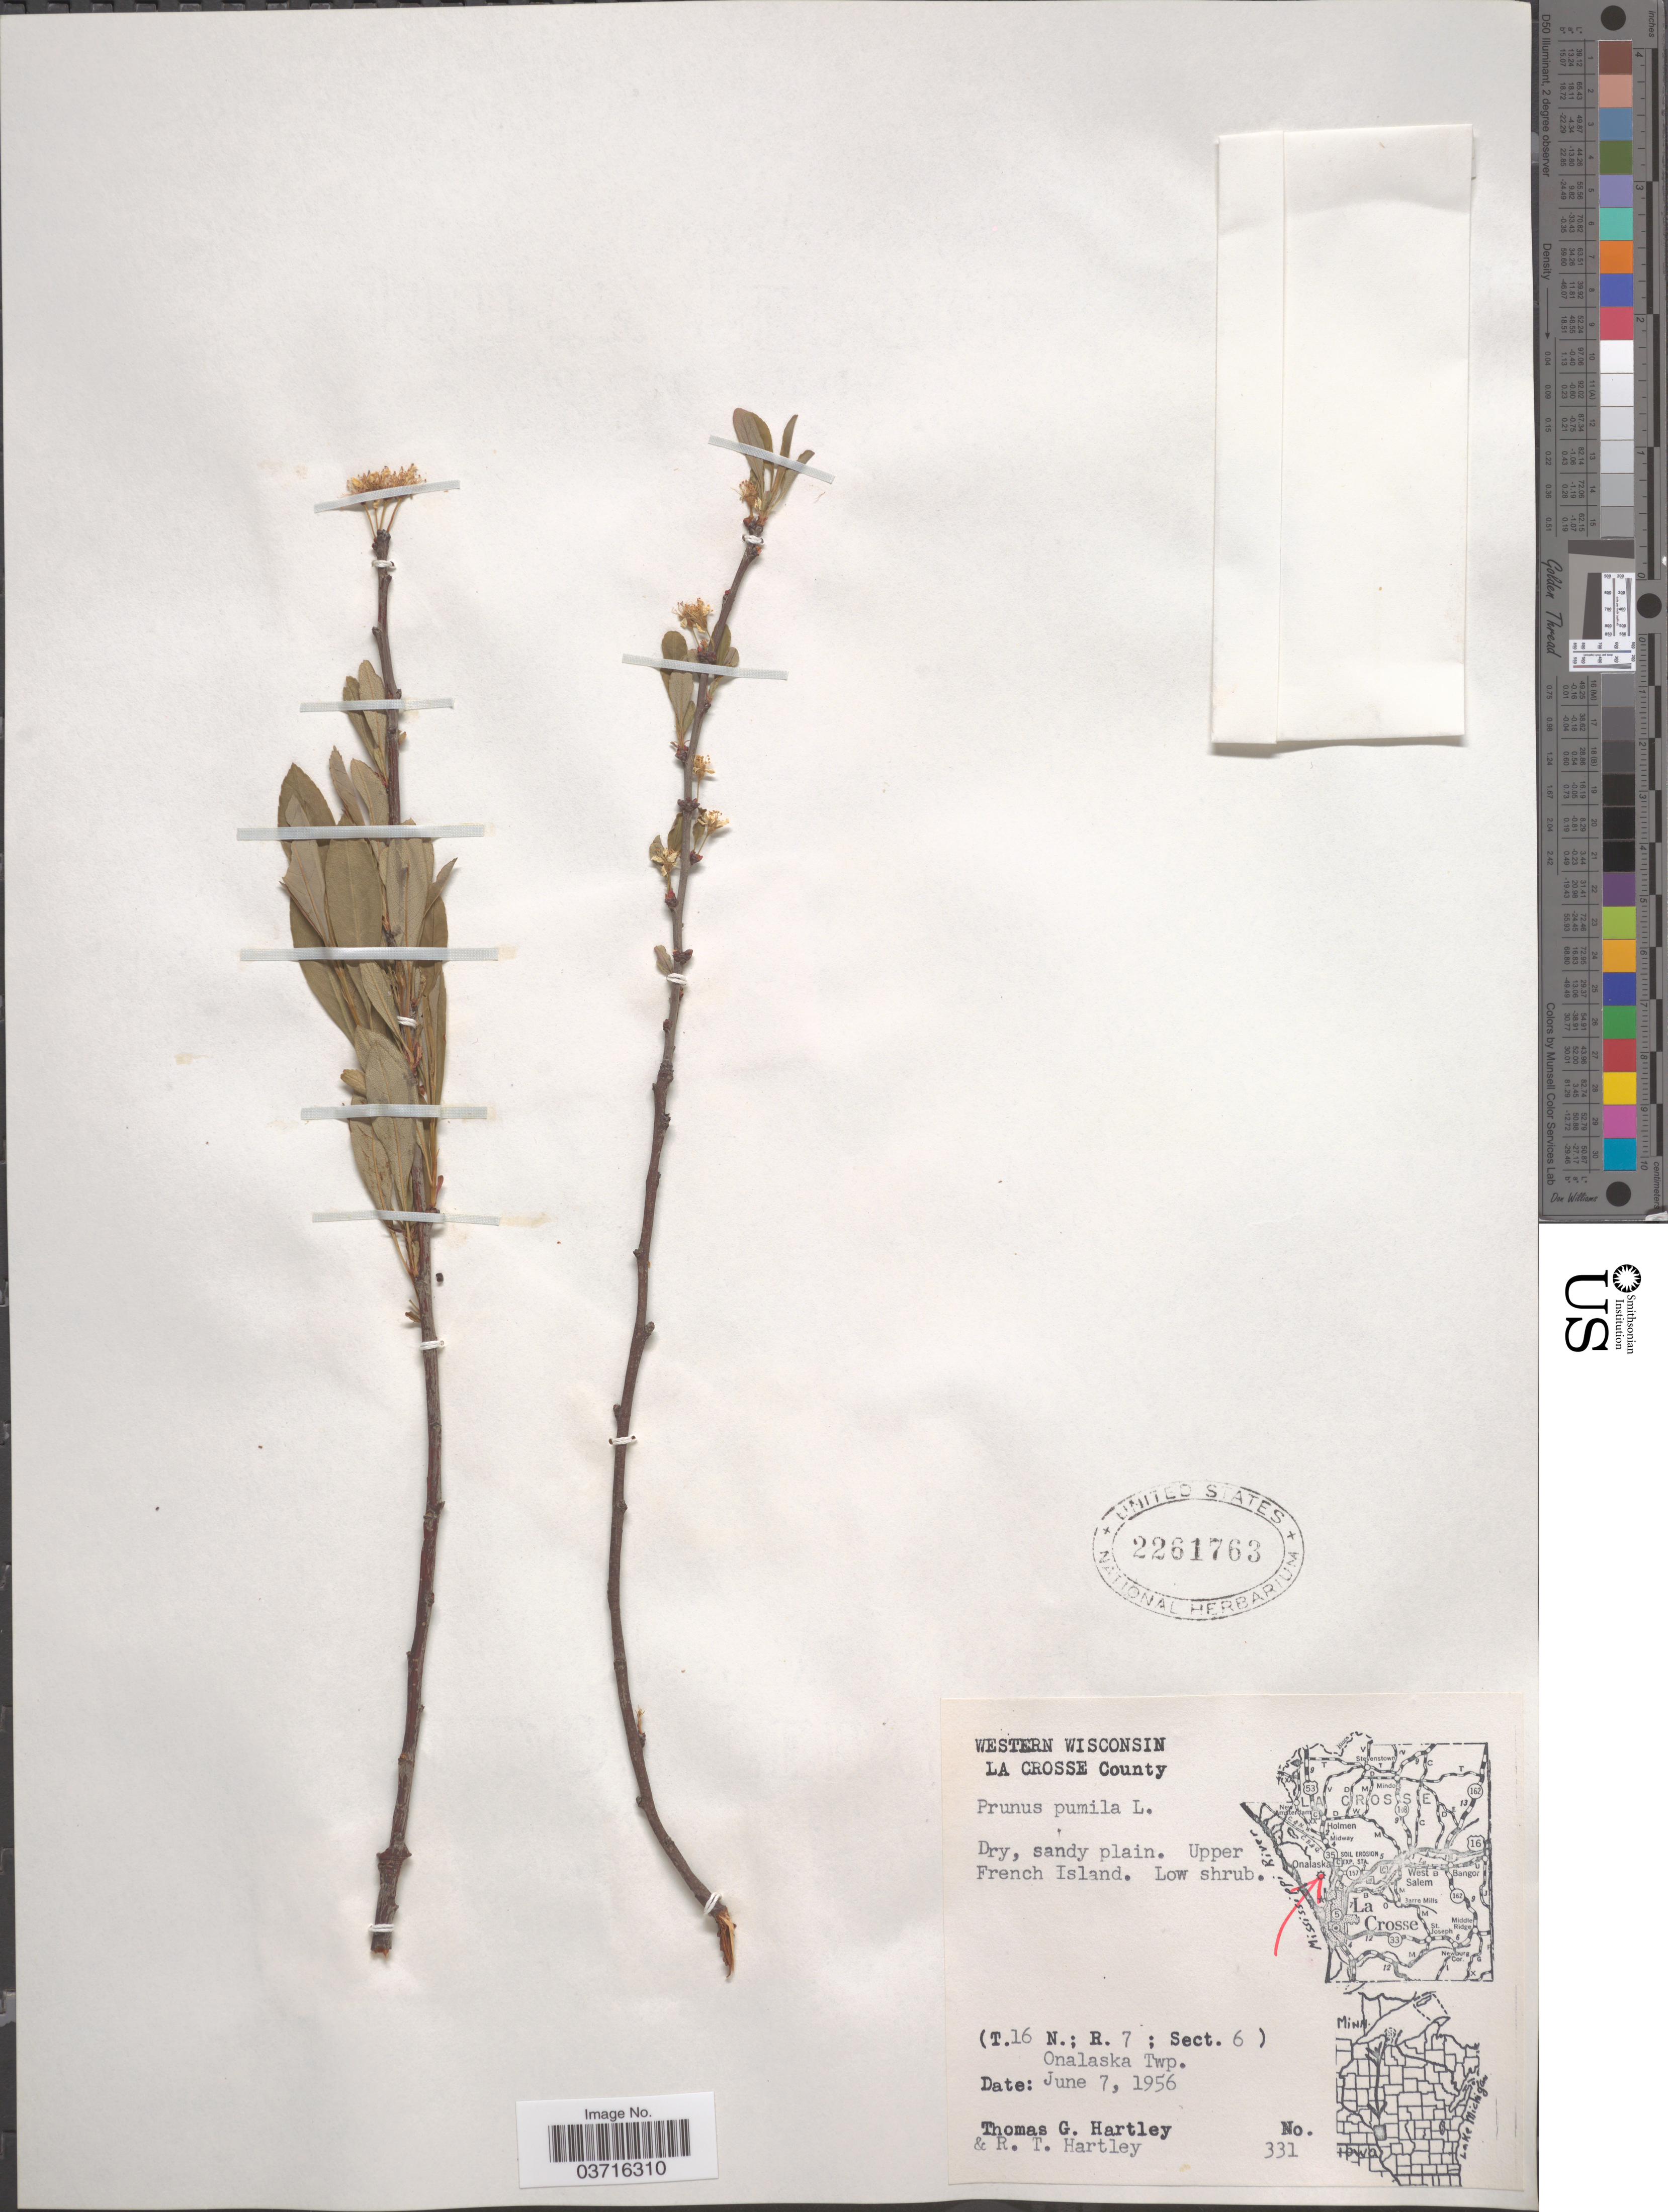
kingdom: Plantae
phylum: Tracheophyta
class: Magnoliopsida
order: Rosales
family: Rosaceae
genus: Prunus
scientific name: Prunus pumila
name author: L.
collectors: T. G. Hartley & R. T. Hartley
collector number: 331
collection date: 1956-06-07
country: United States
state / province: Wisconsin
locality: La Crosse County. Upper French Island. (T.16 N.; R. 7 ; Sect. 6) Onalaska Twp.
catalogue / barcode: US 2261763